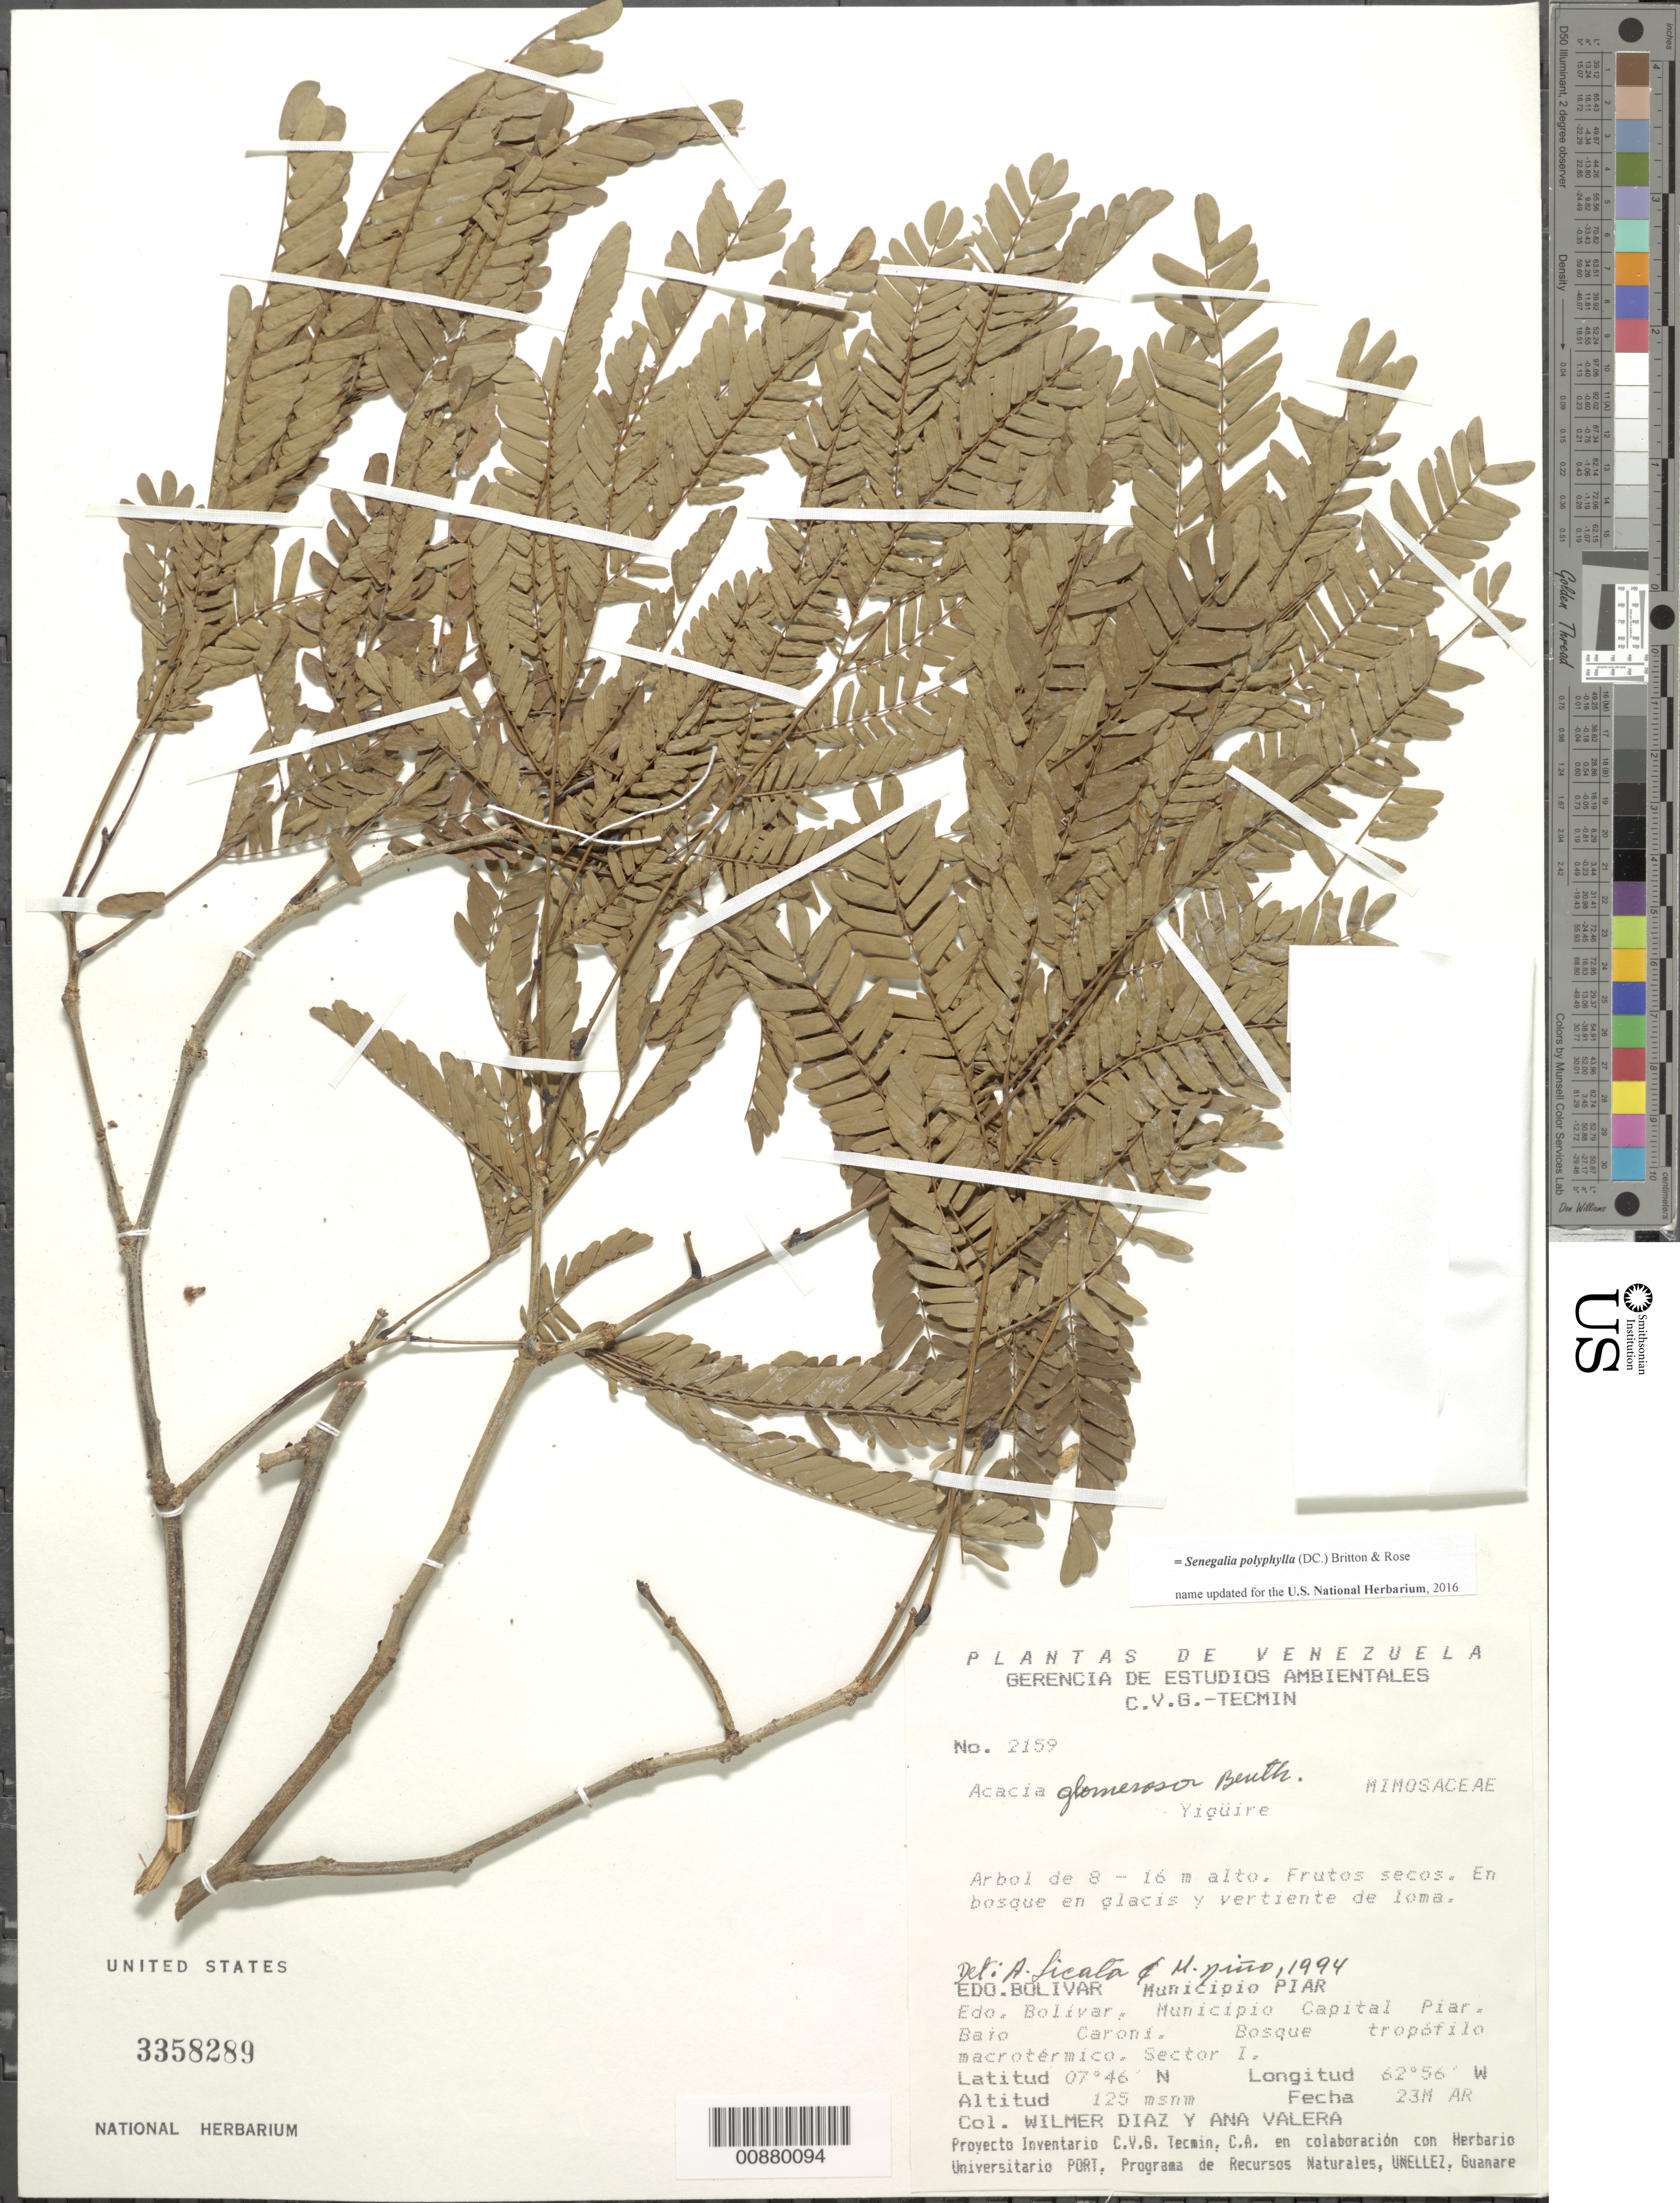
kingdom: Plantae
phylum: Tracheophyta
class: Magnoliopsida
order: Fabales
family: Fabaceae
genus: Senegalia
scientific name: Senegalia polyphylla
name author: (DC.) Britton & Rose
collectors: W. Díaz P. & A. Valera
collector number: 2159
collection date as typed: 23-Mar-94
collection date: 1994-03-23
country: Venezuela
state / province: Bolívar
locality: Mun. Piar, Mun. Capital Piar, Bajo Caroní, Sector I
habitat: Bosque tropófico macrotérmico, en bosque en vertiente de loma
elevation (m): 125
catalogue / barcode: US 3358289